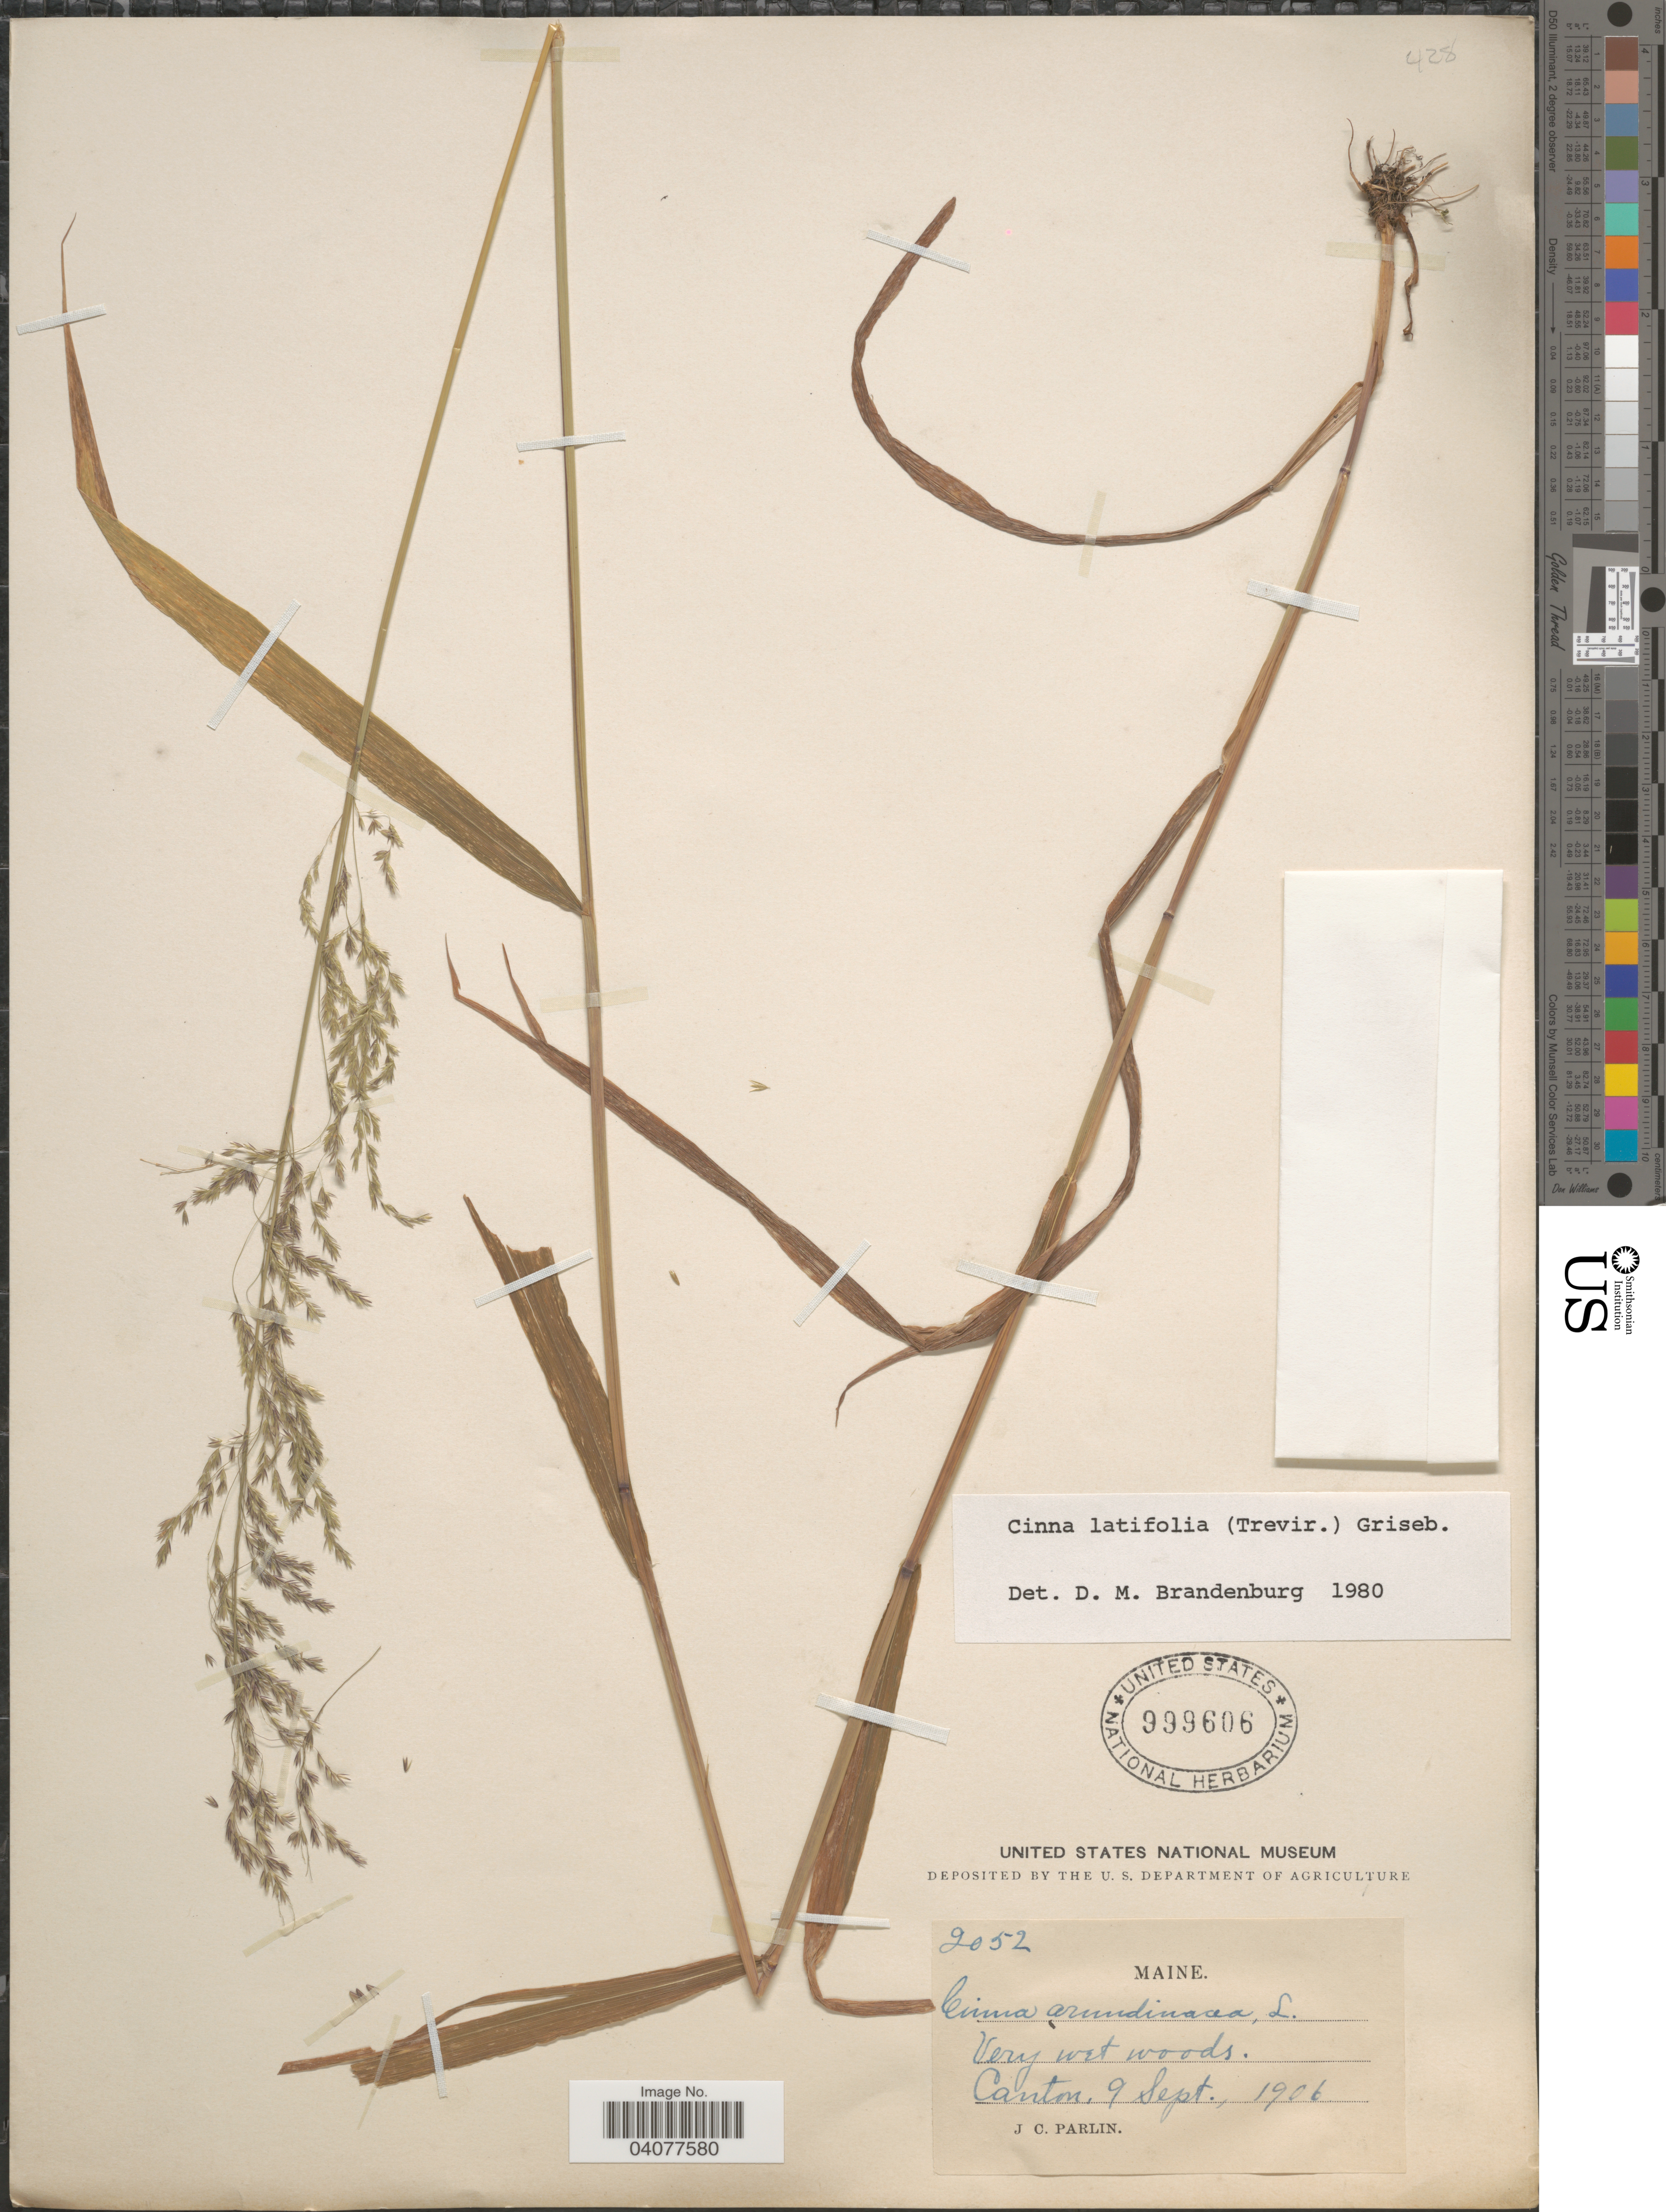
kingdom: Plantae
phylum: Tracheophyta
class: Liliopsida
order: Poales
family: Poaceae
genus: Cinna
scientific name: Cinna latifolia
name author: (Trevir. ex Goeppert) Griseb.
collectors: J. Parlin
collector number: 2052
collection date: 1906-09-09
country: United States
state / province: Maine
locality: Very wet woods. Canton.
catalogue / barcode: US 999606